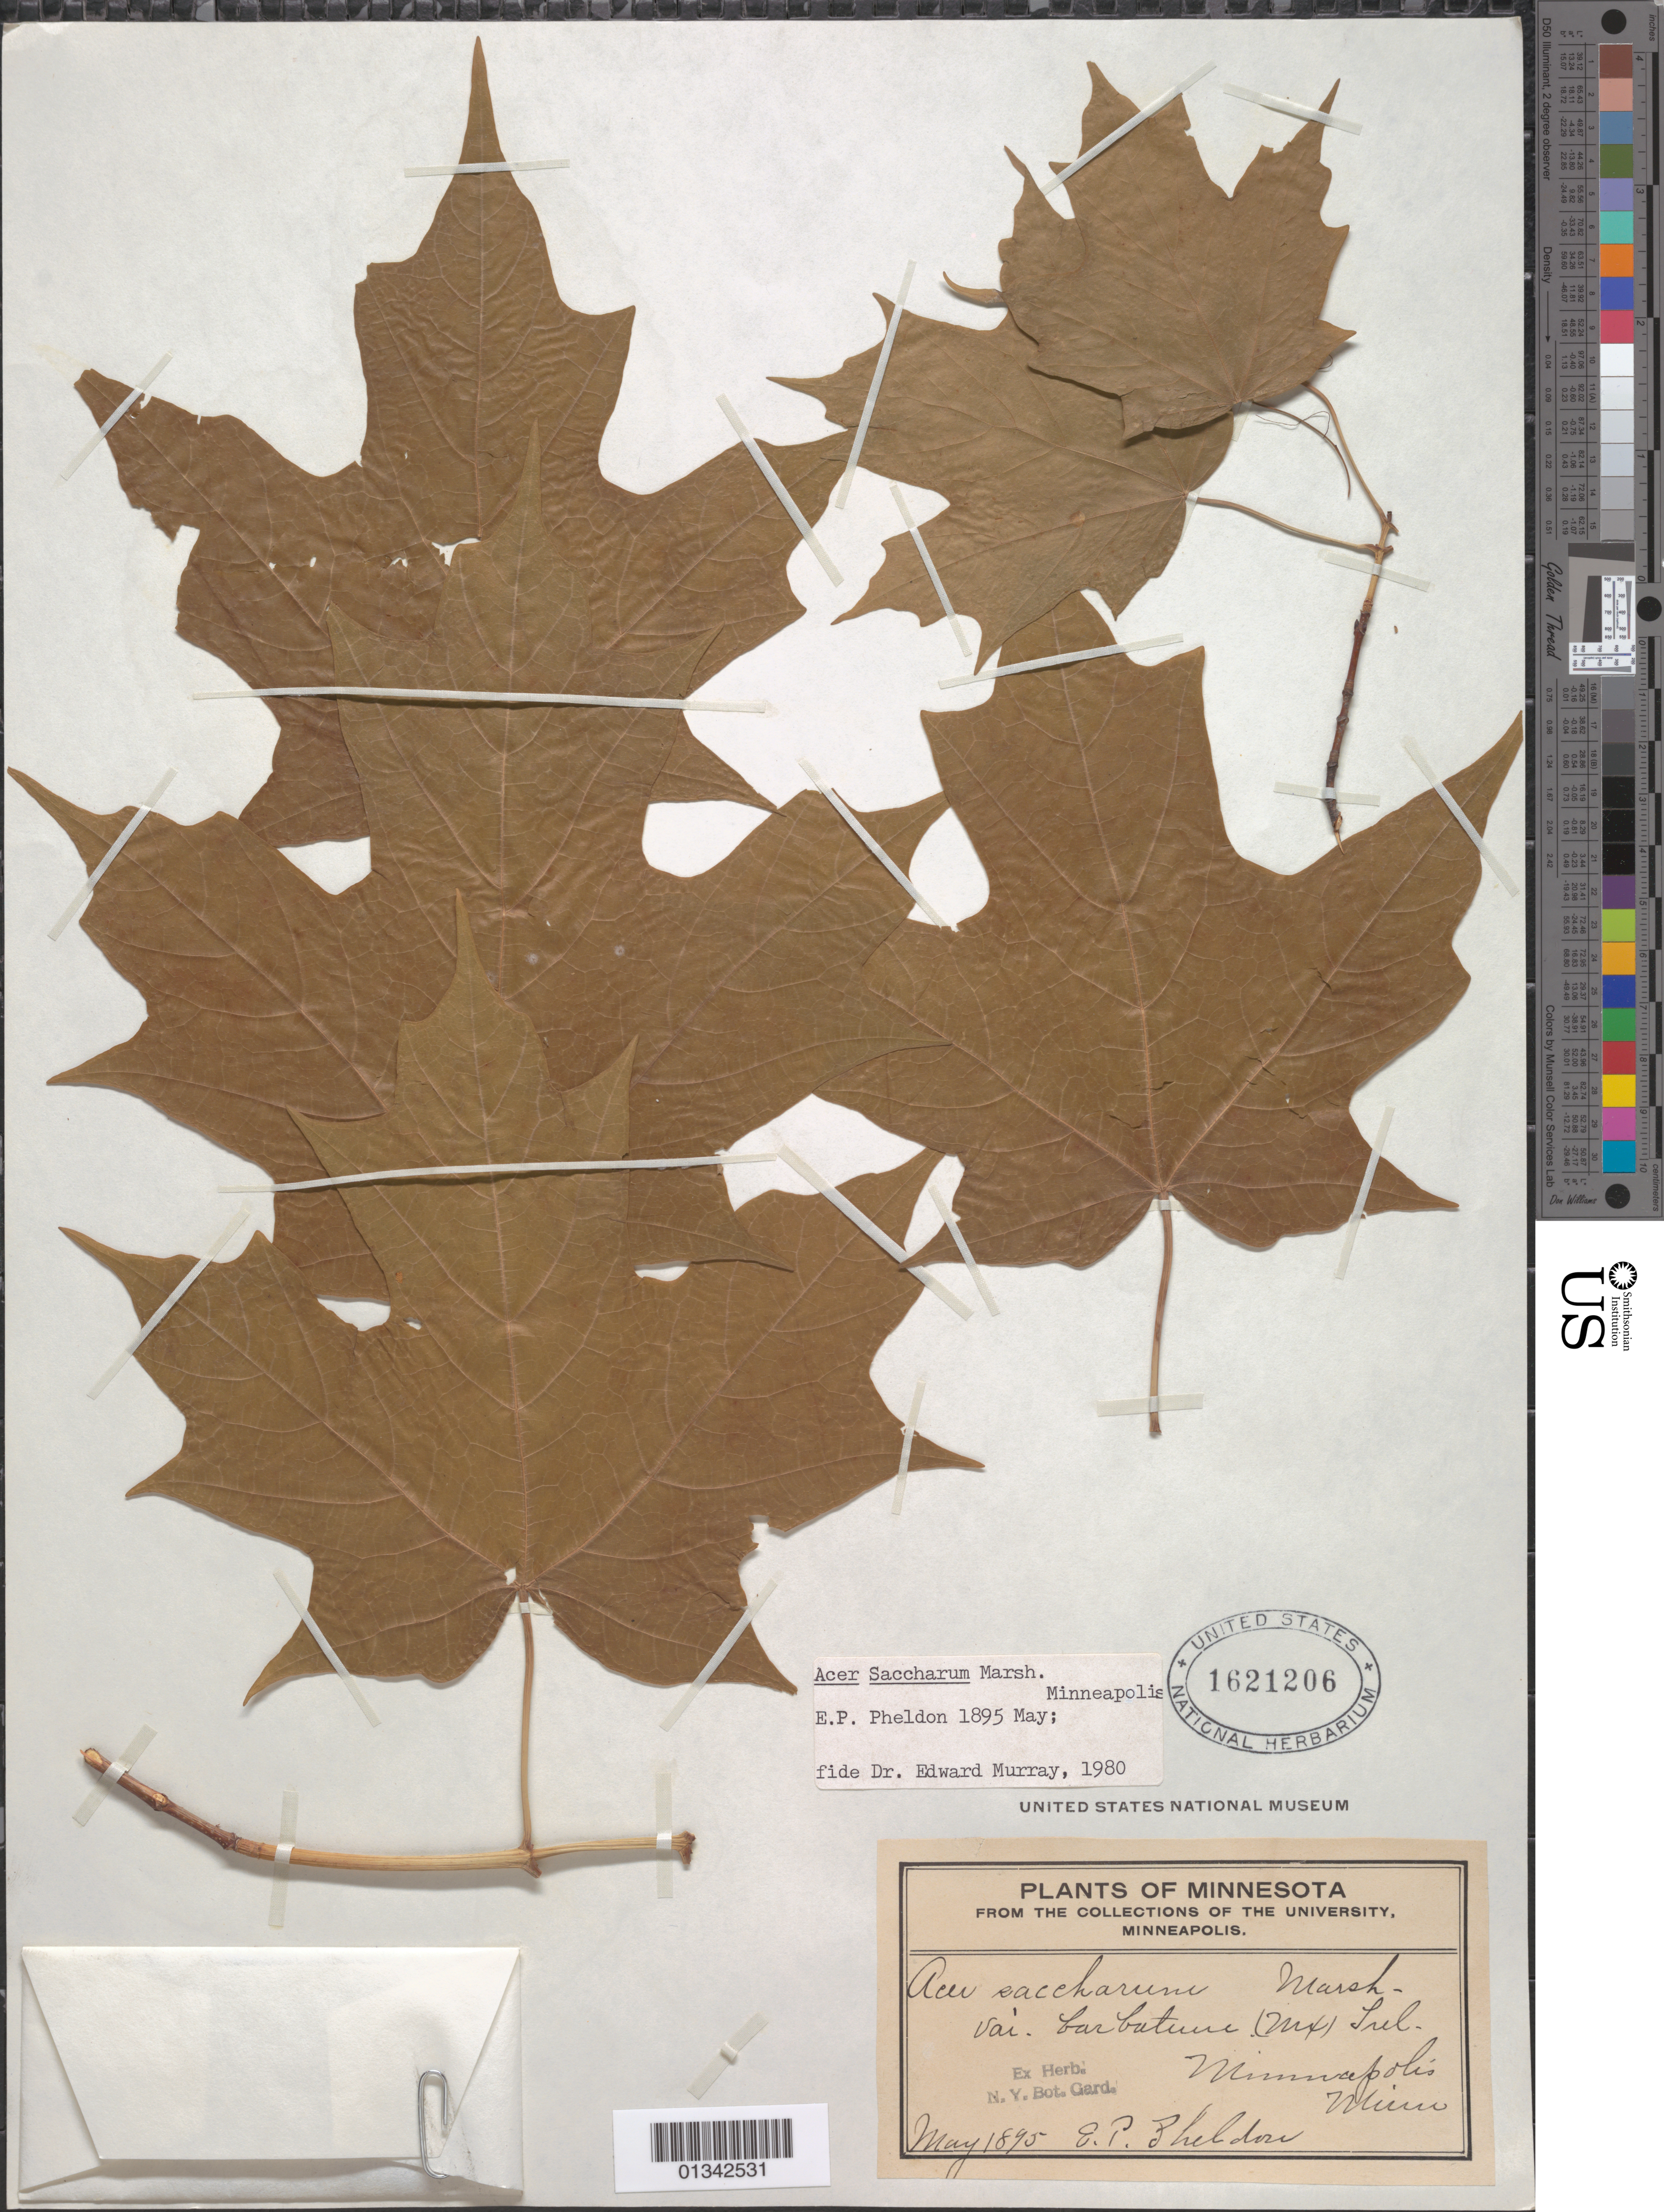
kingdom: Plantae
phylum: Tracheophyta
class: Magnoliopsida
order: Sapindales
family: Sapindaceae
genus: Acer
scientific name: Acer saccharum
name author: Marshall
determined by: Murray, Edward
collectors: E. Pheldon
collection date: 1895-05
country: United States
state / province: Minnesota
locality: Minneapolis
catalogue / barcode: US 1621206